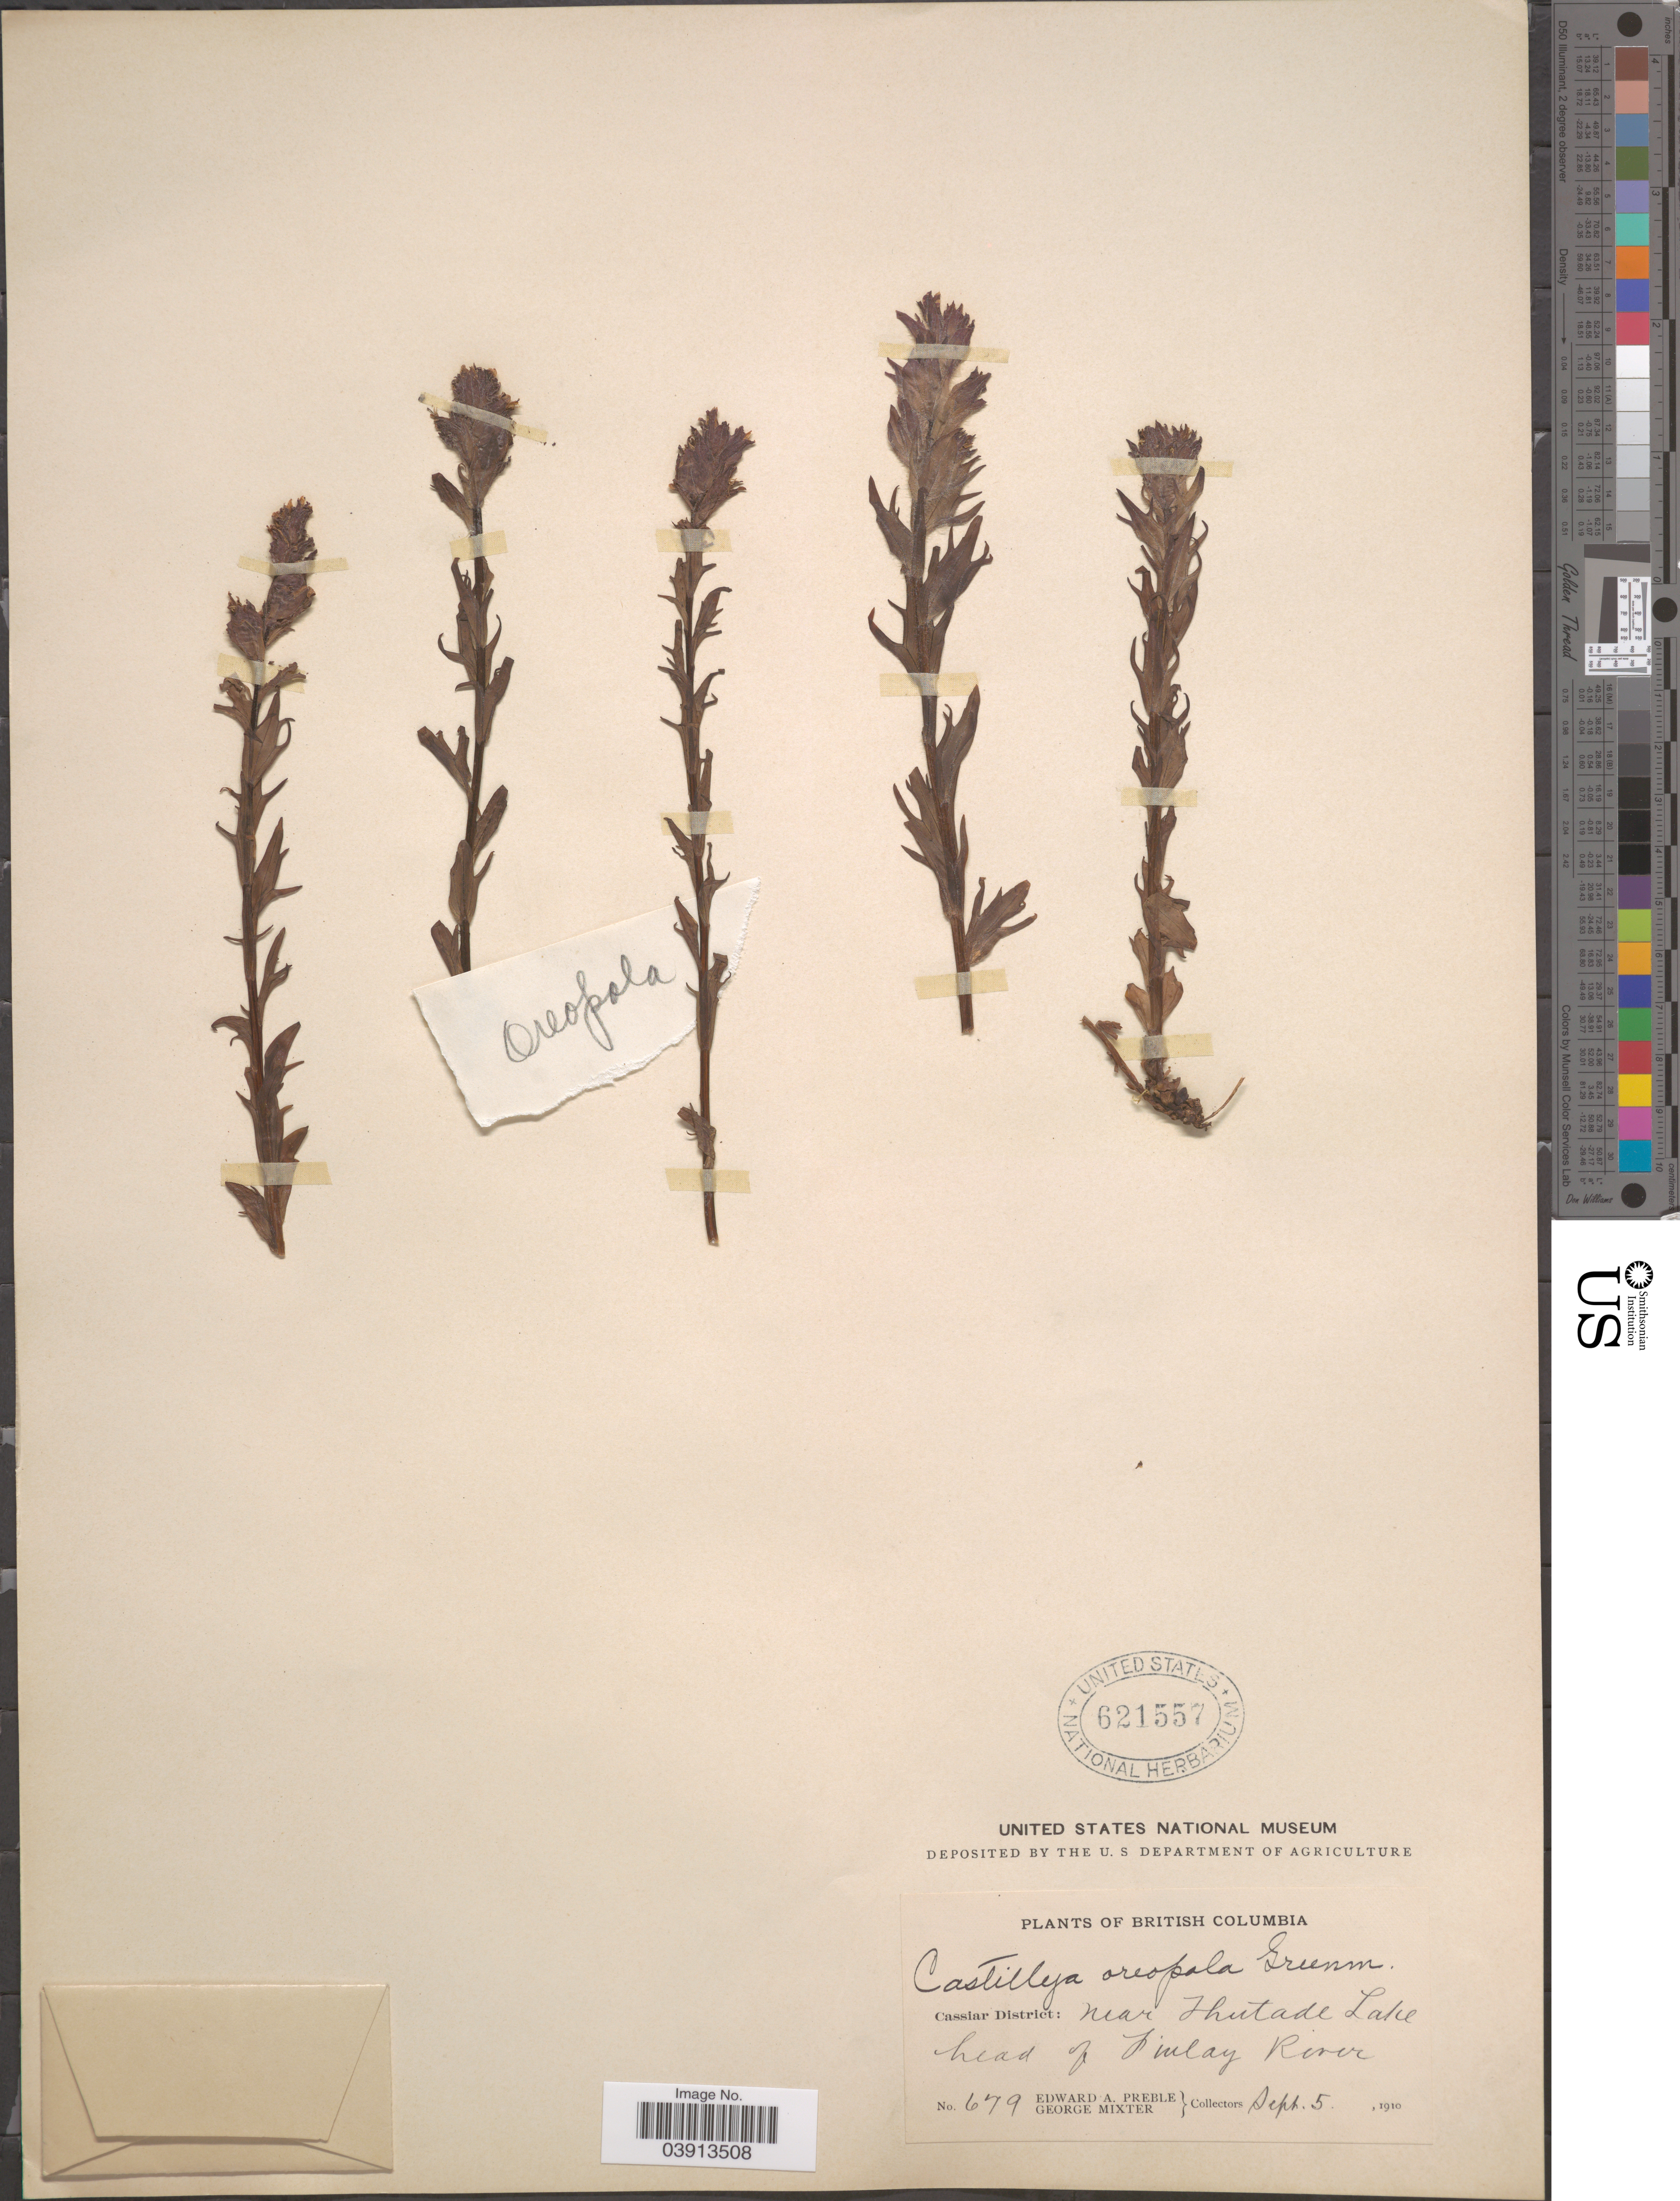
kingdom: Plantae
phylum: Tracheophyta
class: Magnoliopsida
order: Lamiales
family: Orobanchaceae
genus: Castilleja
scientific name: Castilleja parviflora var. albida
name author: (Pennell) Ownbey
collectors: E. Preble & G. Mixter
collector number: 679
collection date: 1910-09-05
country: Canada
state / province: British Columbia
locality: Cassiar District: near Thutade Lake head of Finlay River.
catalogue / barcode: US 621557